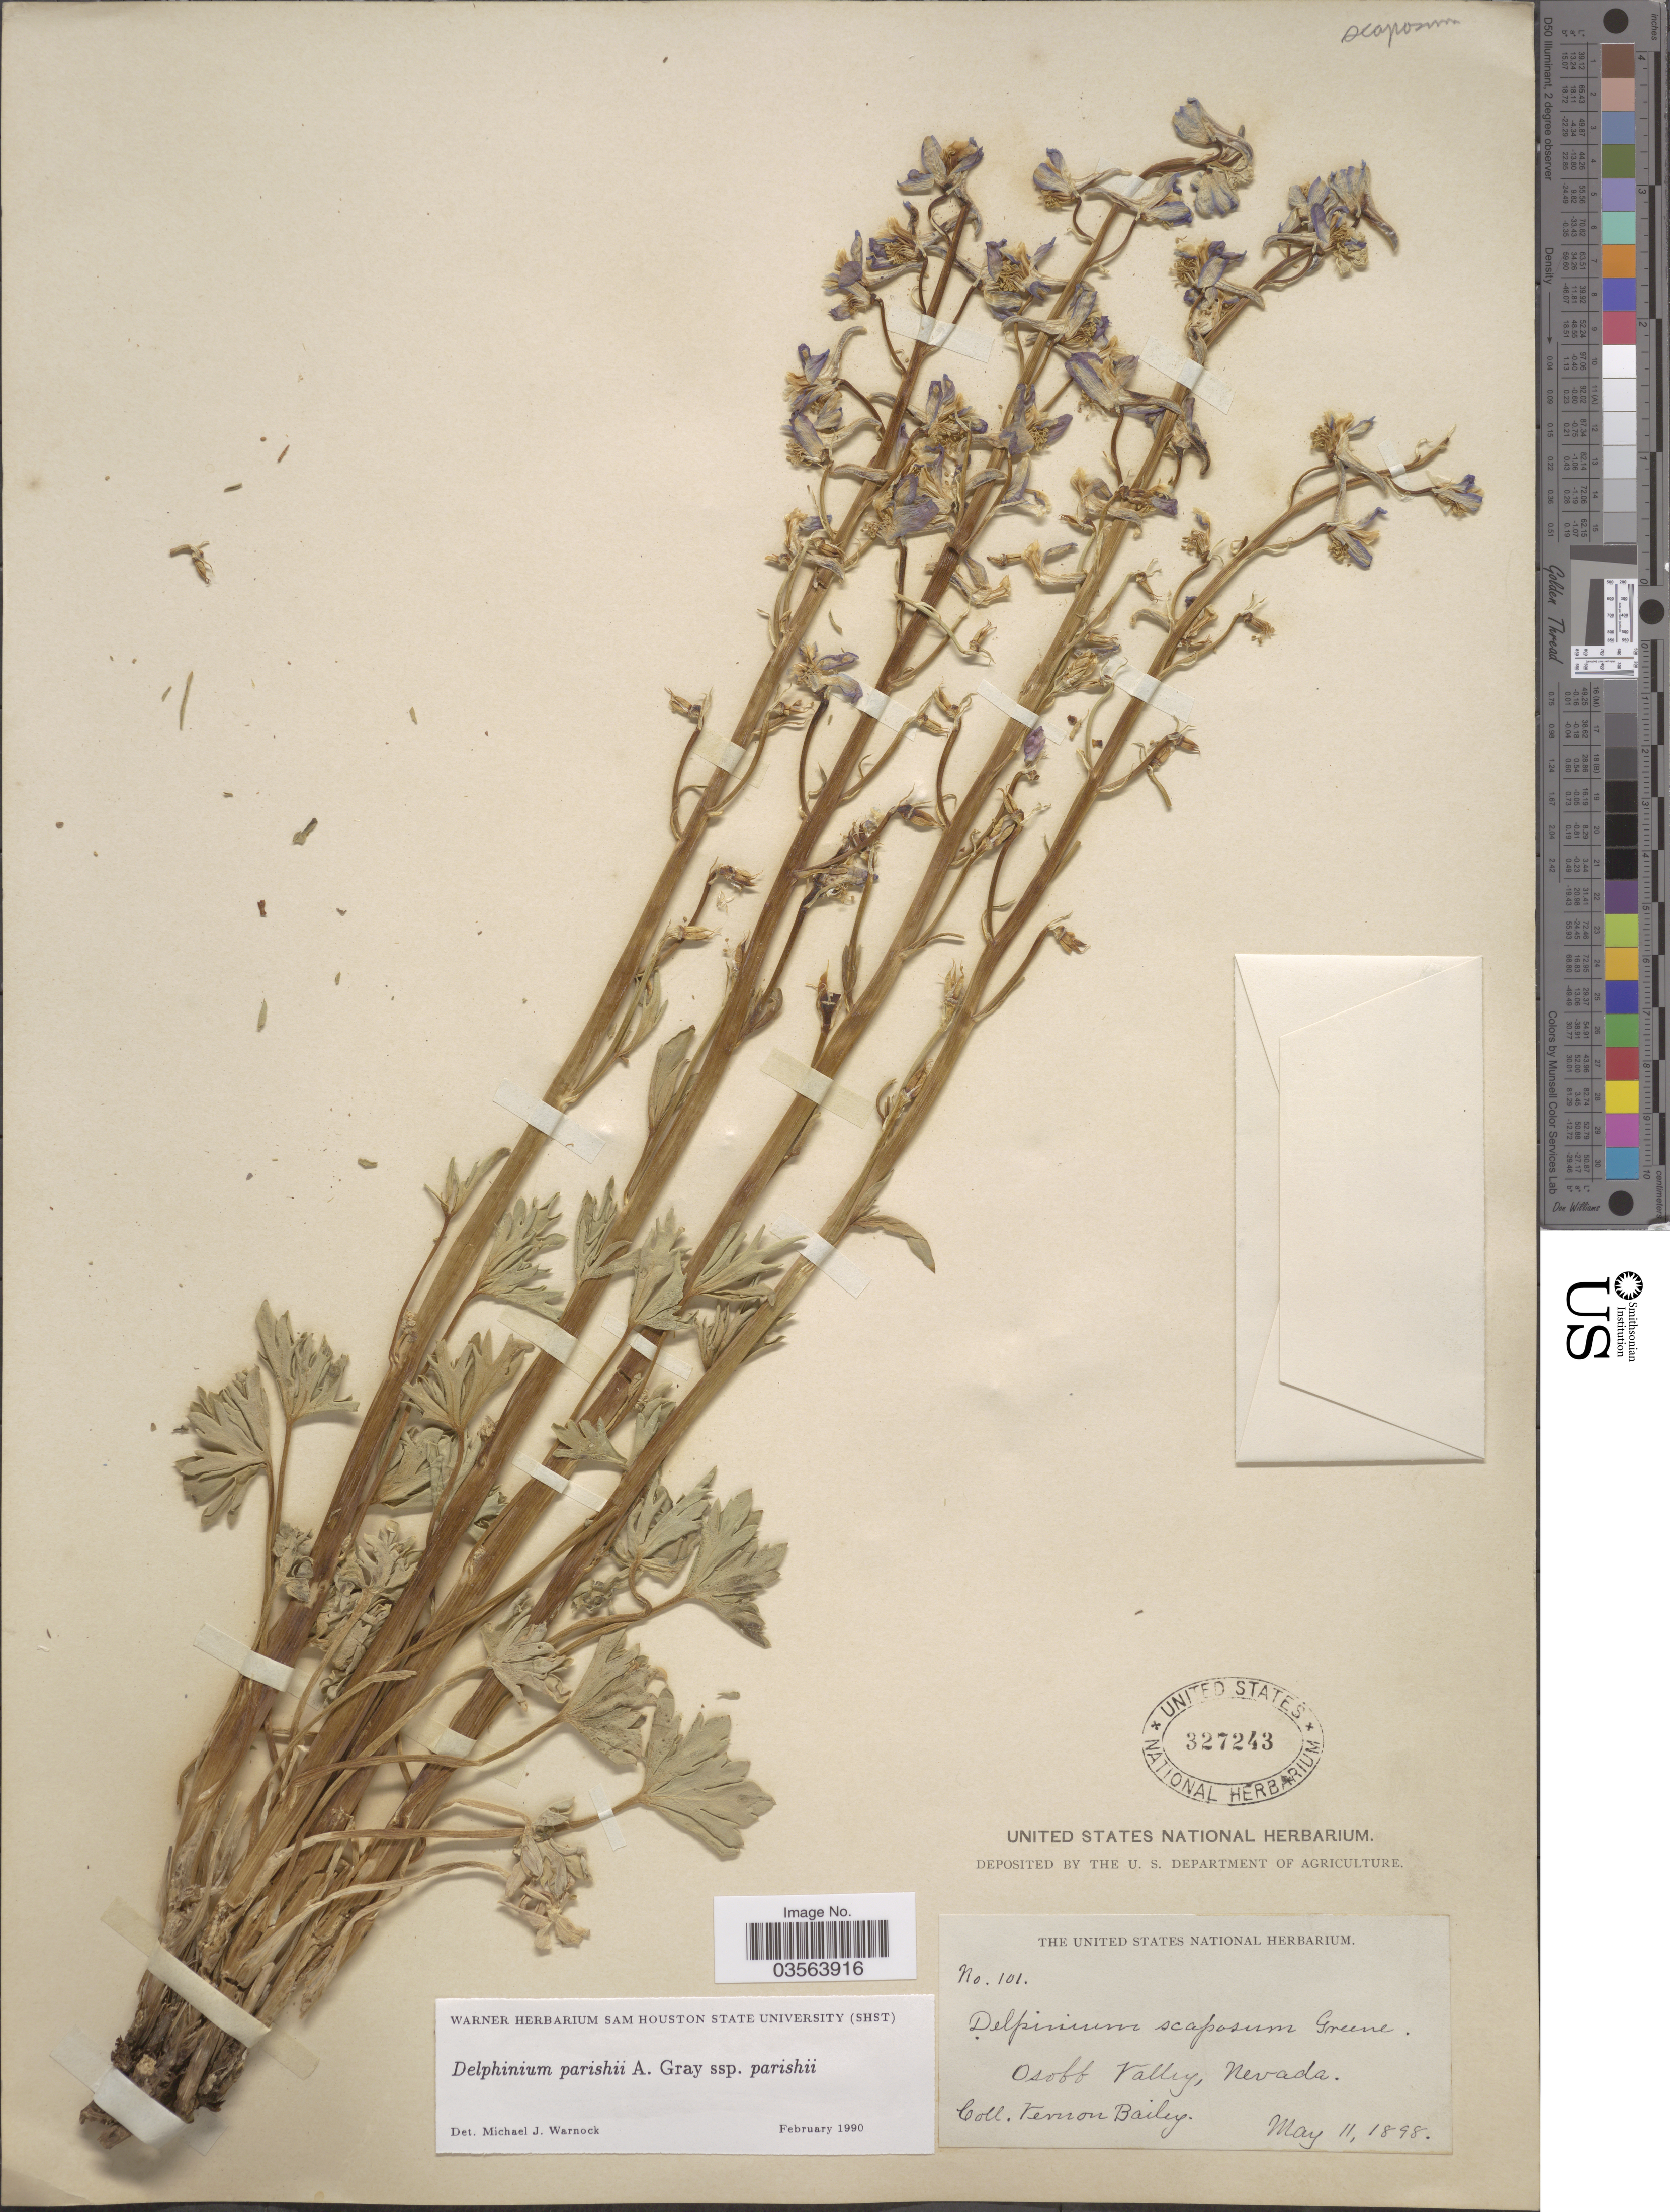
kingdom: Plantae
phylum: Tracheophyta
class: Magnoliopsida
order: Ranunculales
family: Ranunculaceae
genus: Delphinium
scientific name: Delphinium parishii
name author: A. Gray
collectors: V. O. Bailey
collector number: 101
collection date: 1898-05-11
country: United States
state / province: Nevada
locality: Osobb Valley.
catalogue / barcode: US 327243